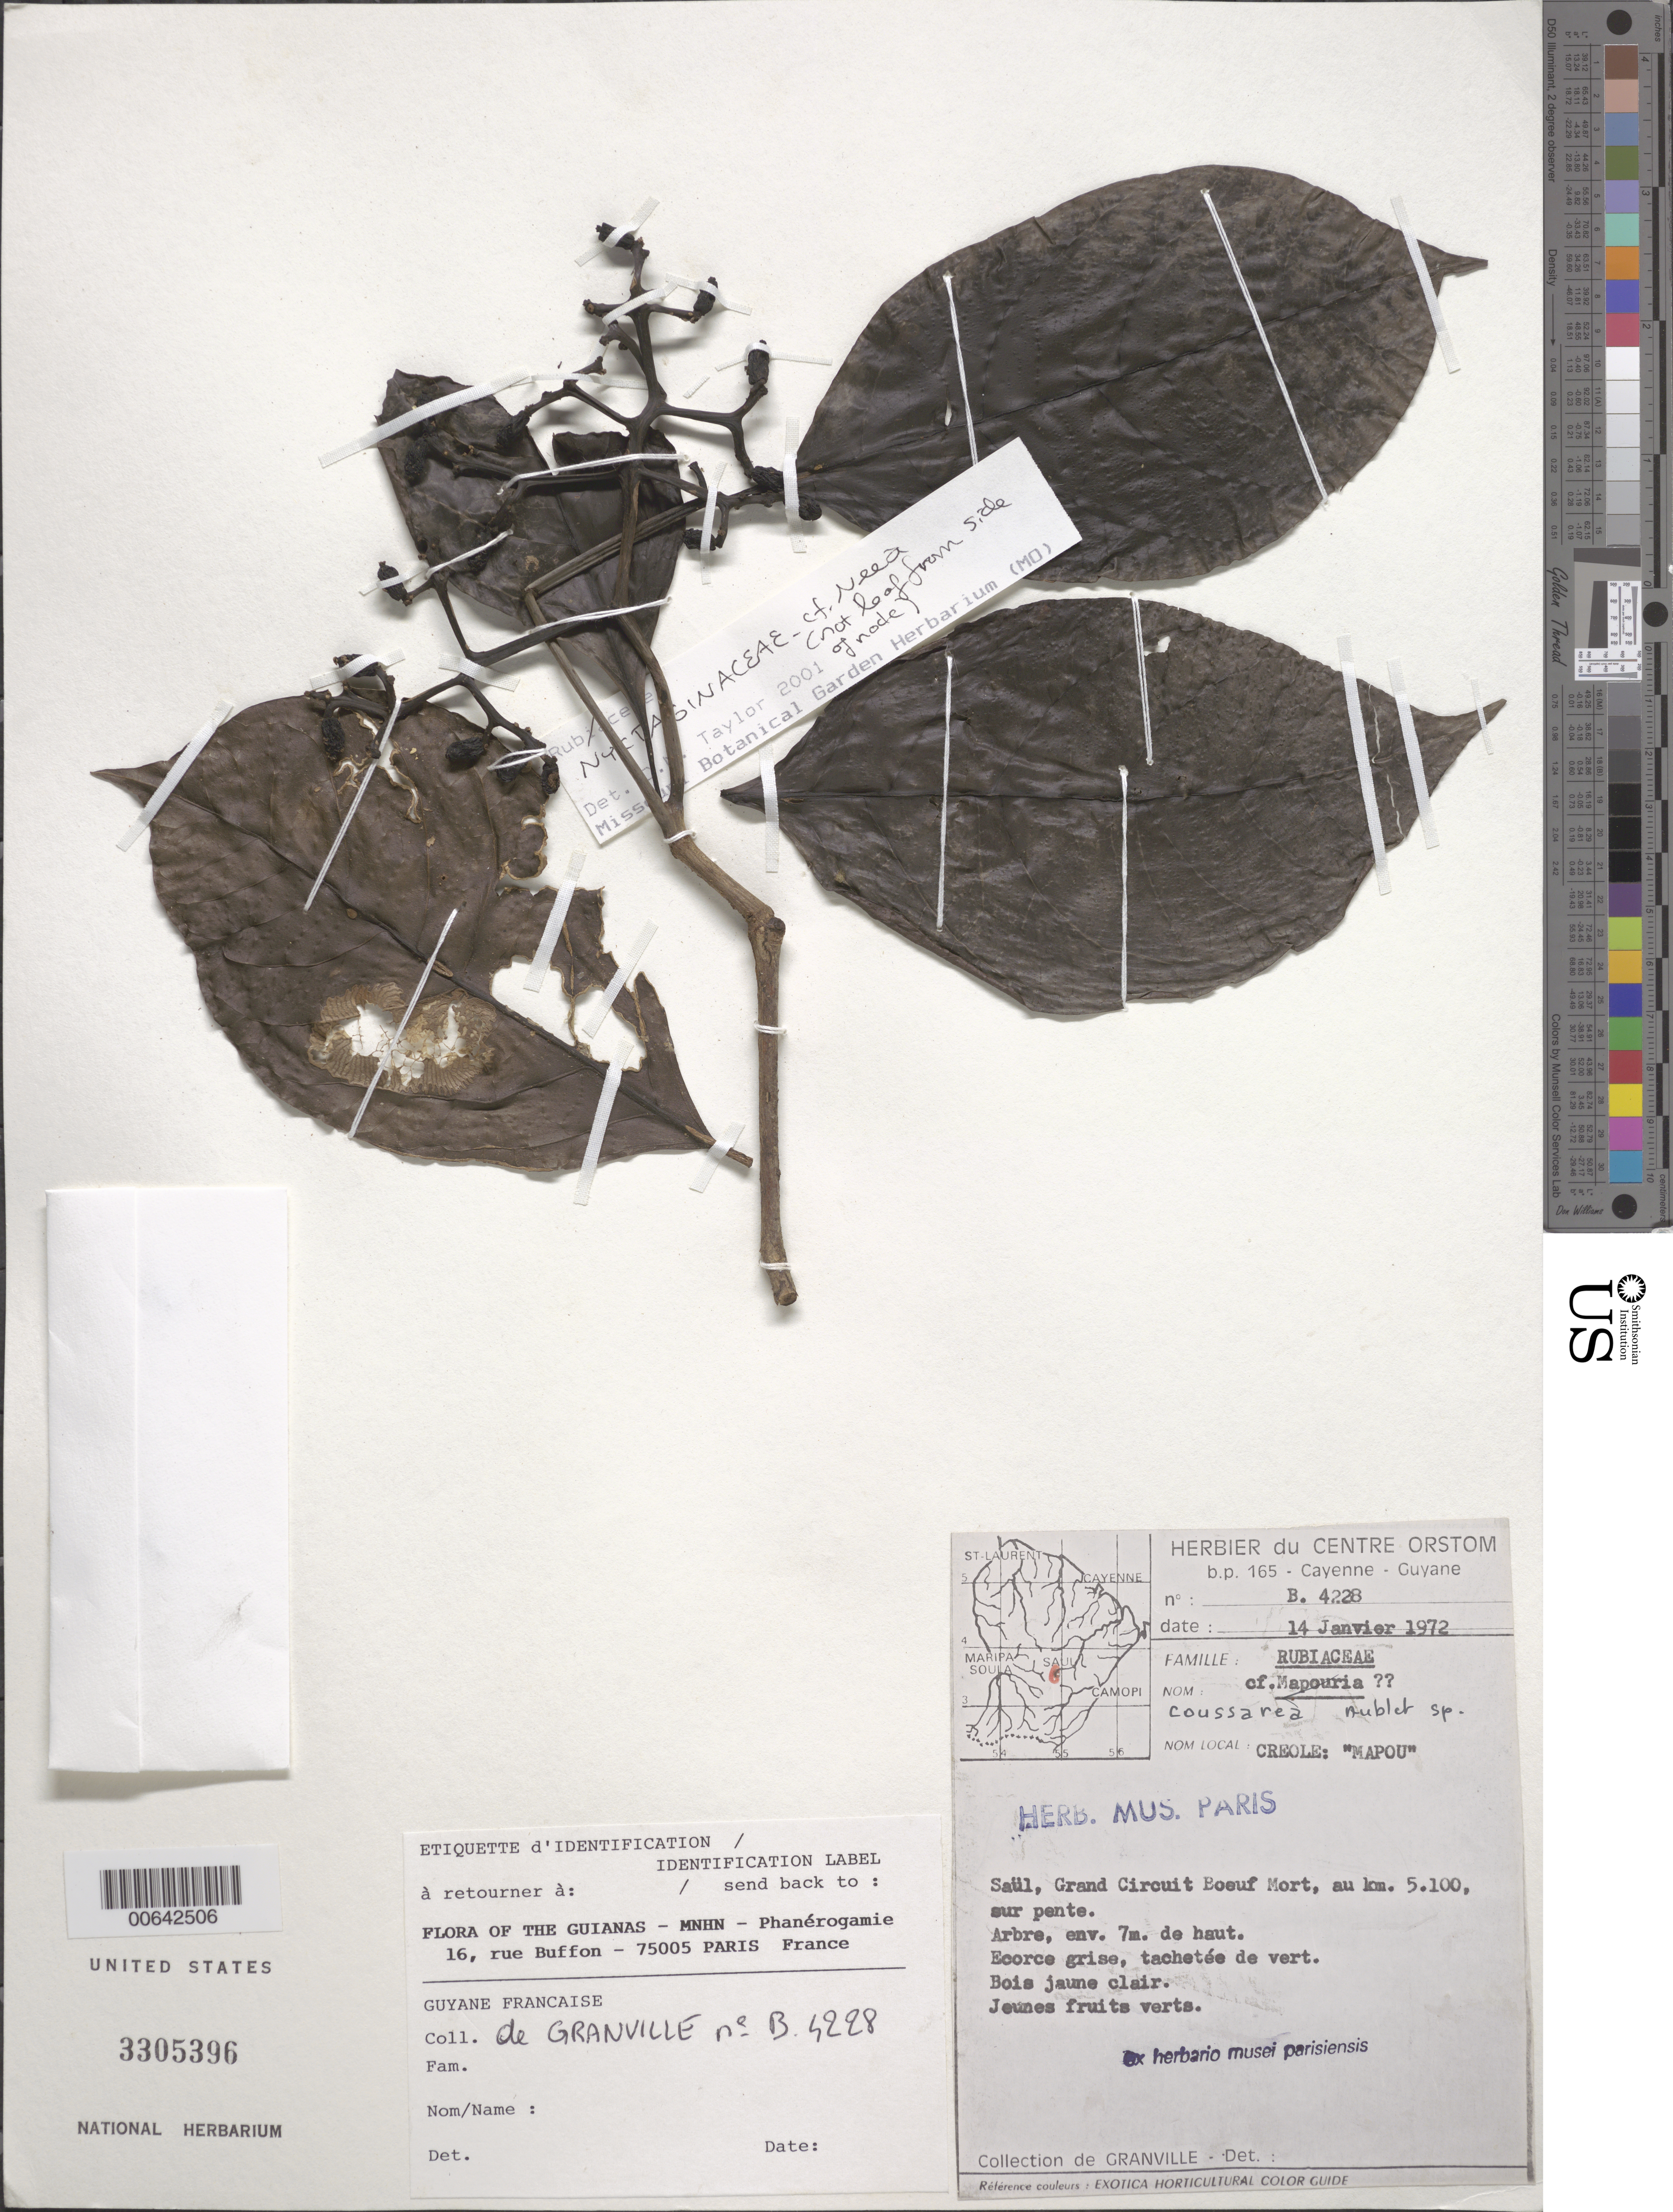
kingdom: Plantae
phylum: Tracheophyta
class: Magnoliopsida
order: Caryophyllales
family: Nyctaginaceae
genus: Neea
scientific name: Neea sp.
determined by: Taylor, Charlotte M.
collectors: J.-J. de Granville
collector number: B 4228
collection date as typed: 14-Jan-72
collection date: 1972-01-14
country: French Guiana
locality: Saül, Grand Circuit Boeuf Mort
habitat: Slopes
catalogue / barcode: US 3305396